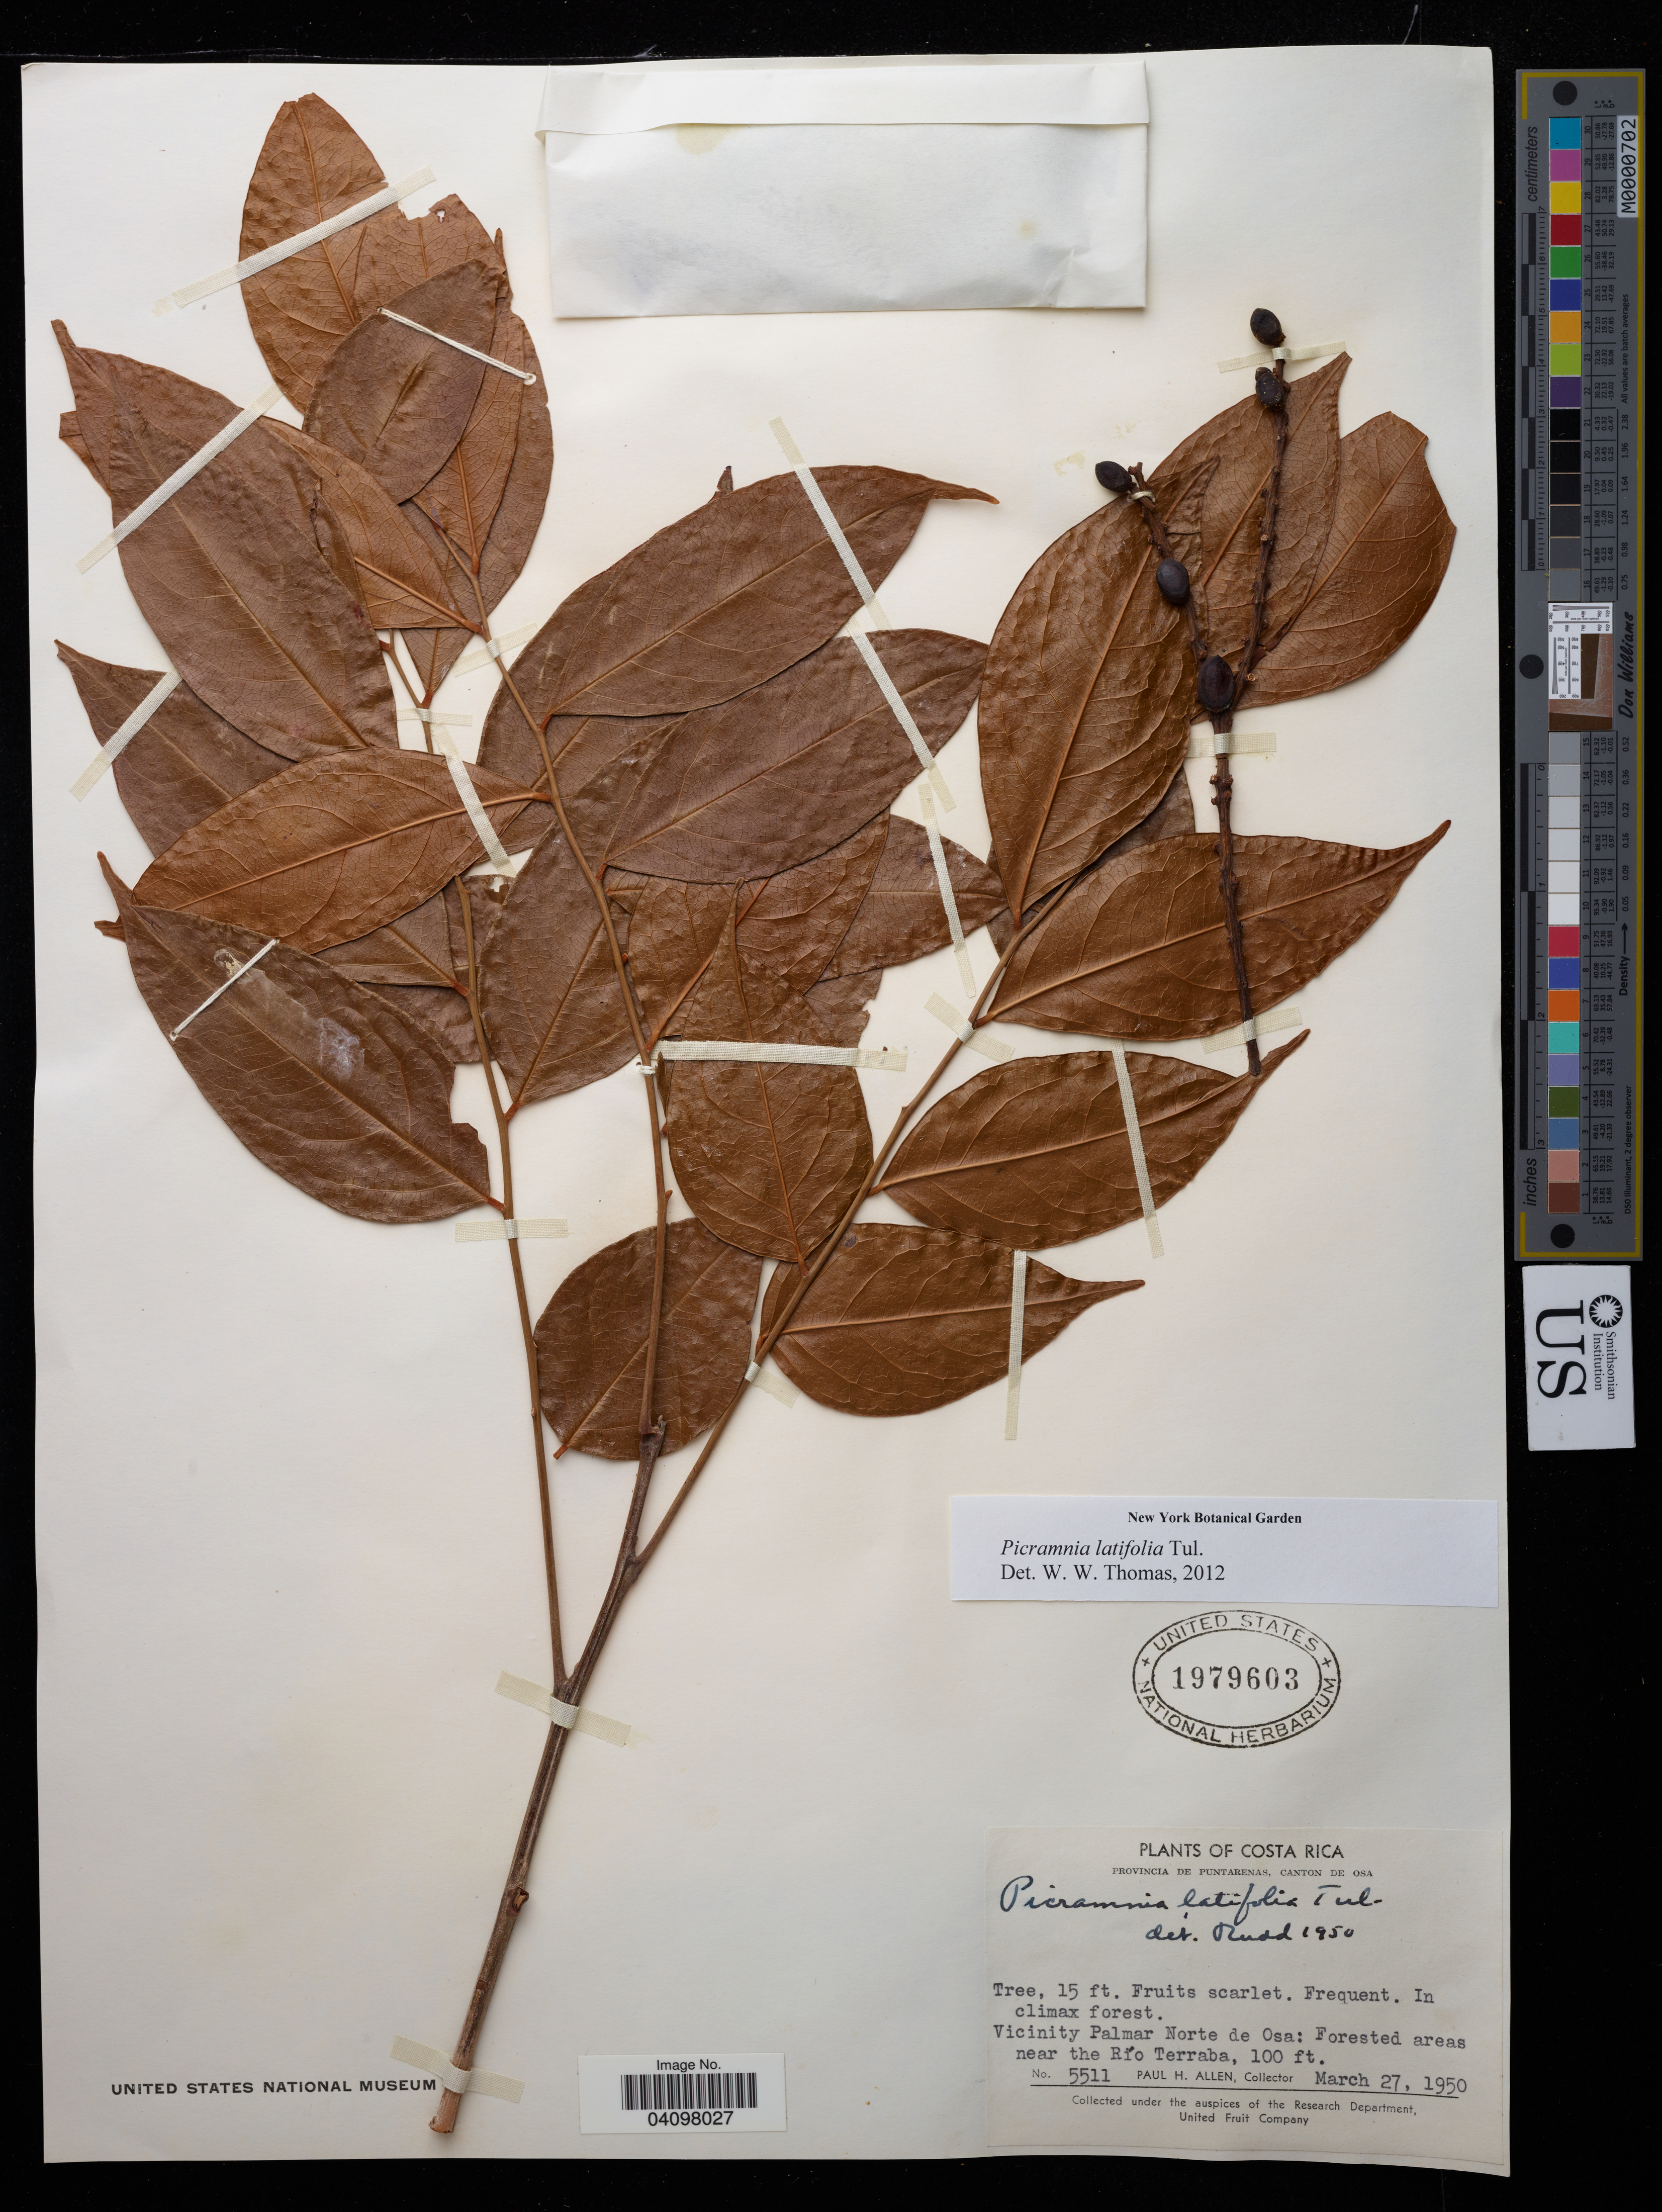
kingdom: Plantae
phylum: Tracheophyta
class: Magnoliopsida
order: Picramniales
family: Picramniaceae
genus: Picramnia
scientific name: Picramnia latifolia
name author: Tul.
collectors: P. H. Allen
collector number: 5511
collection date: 1950-03-27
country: Costa Rica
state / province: Puntarenas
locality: Canton de Osa. Vicinity Palmar Norte de Osa: Forested areas near the Rio Terraba.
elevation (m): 30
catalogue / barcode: US 1979603